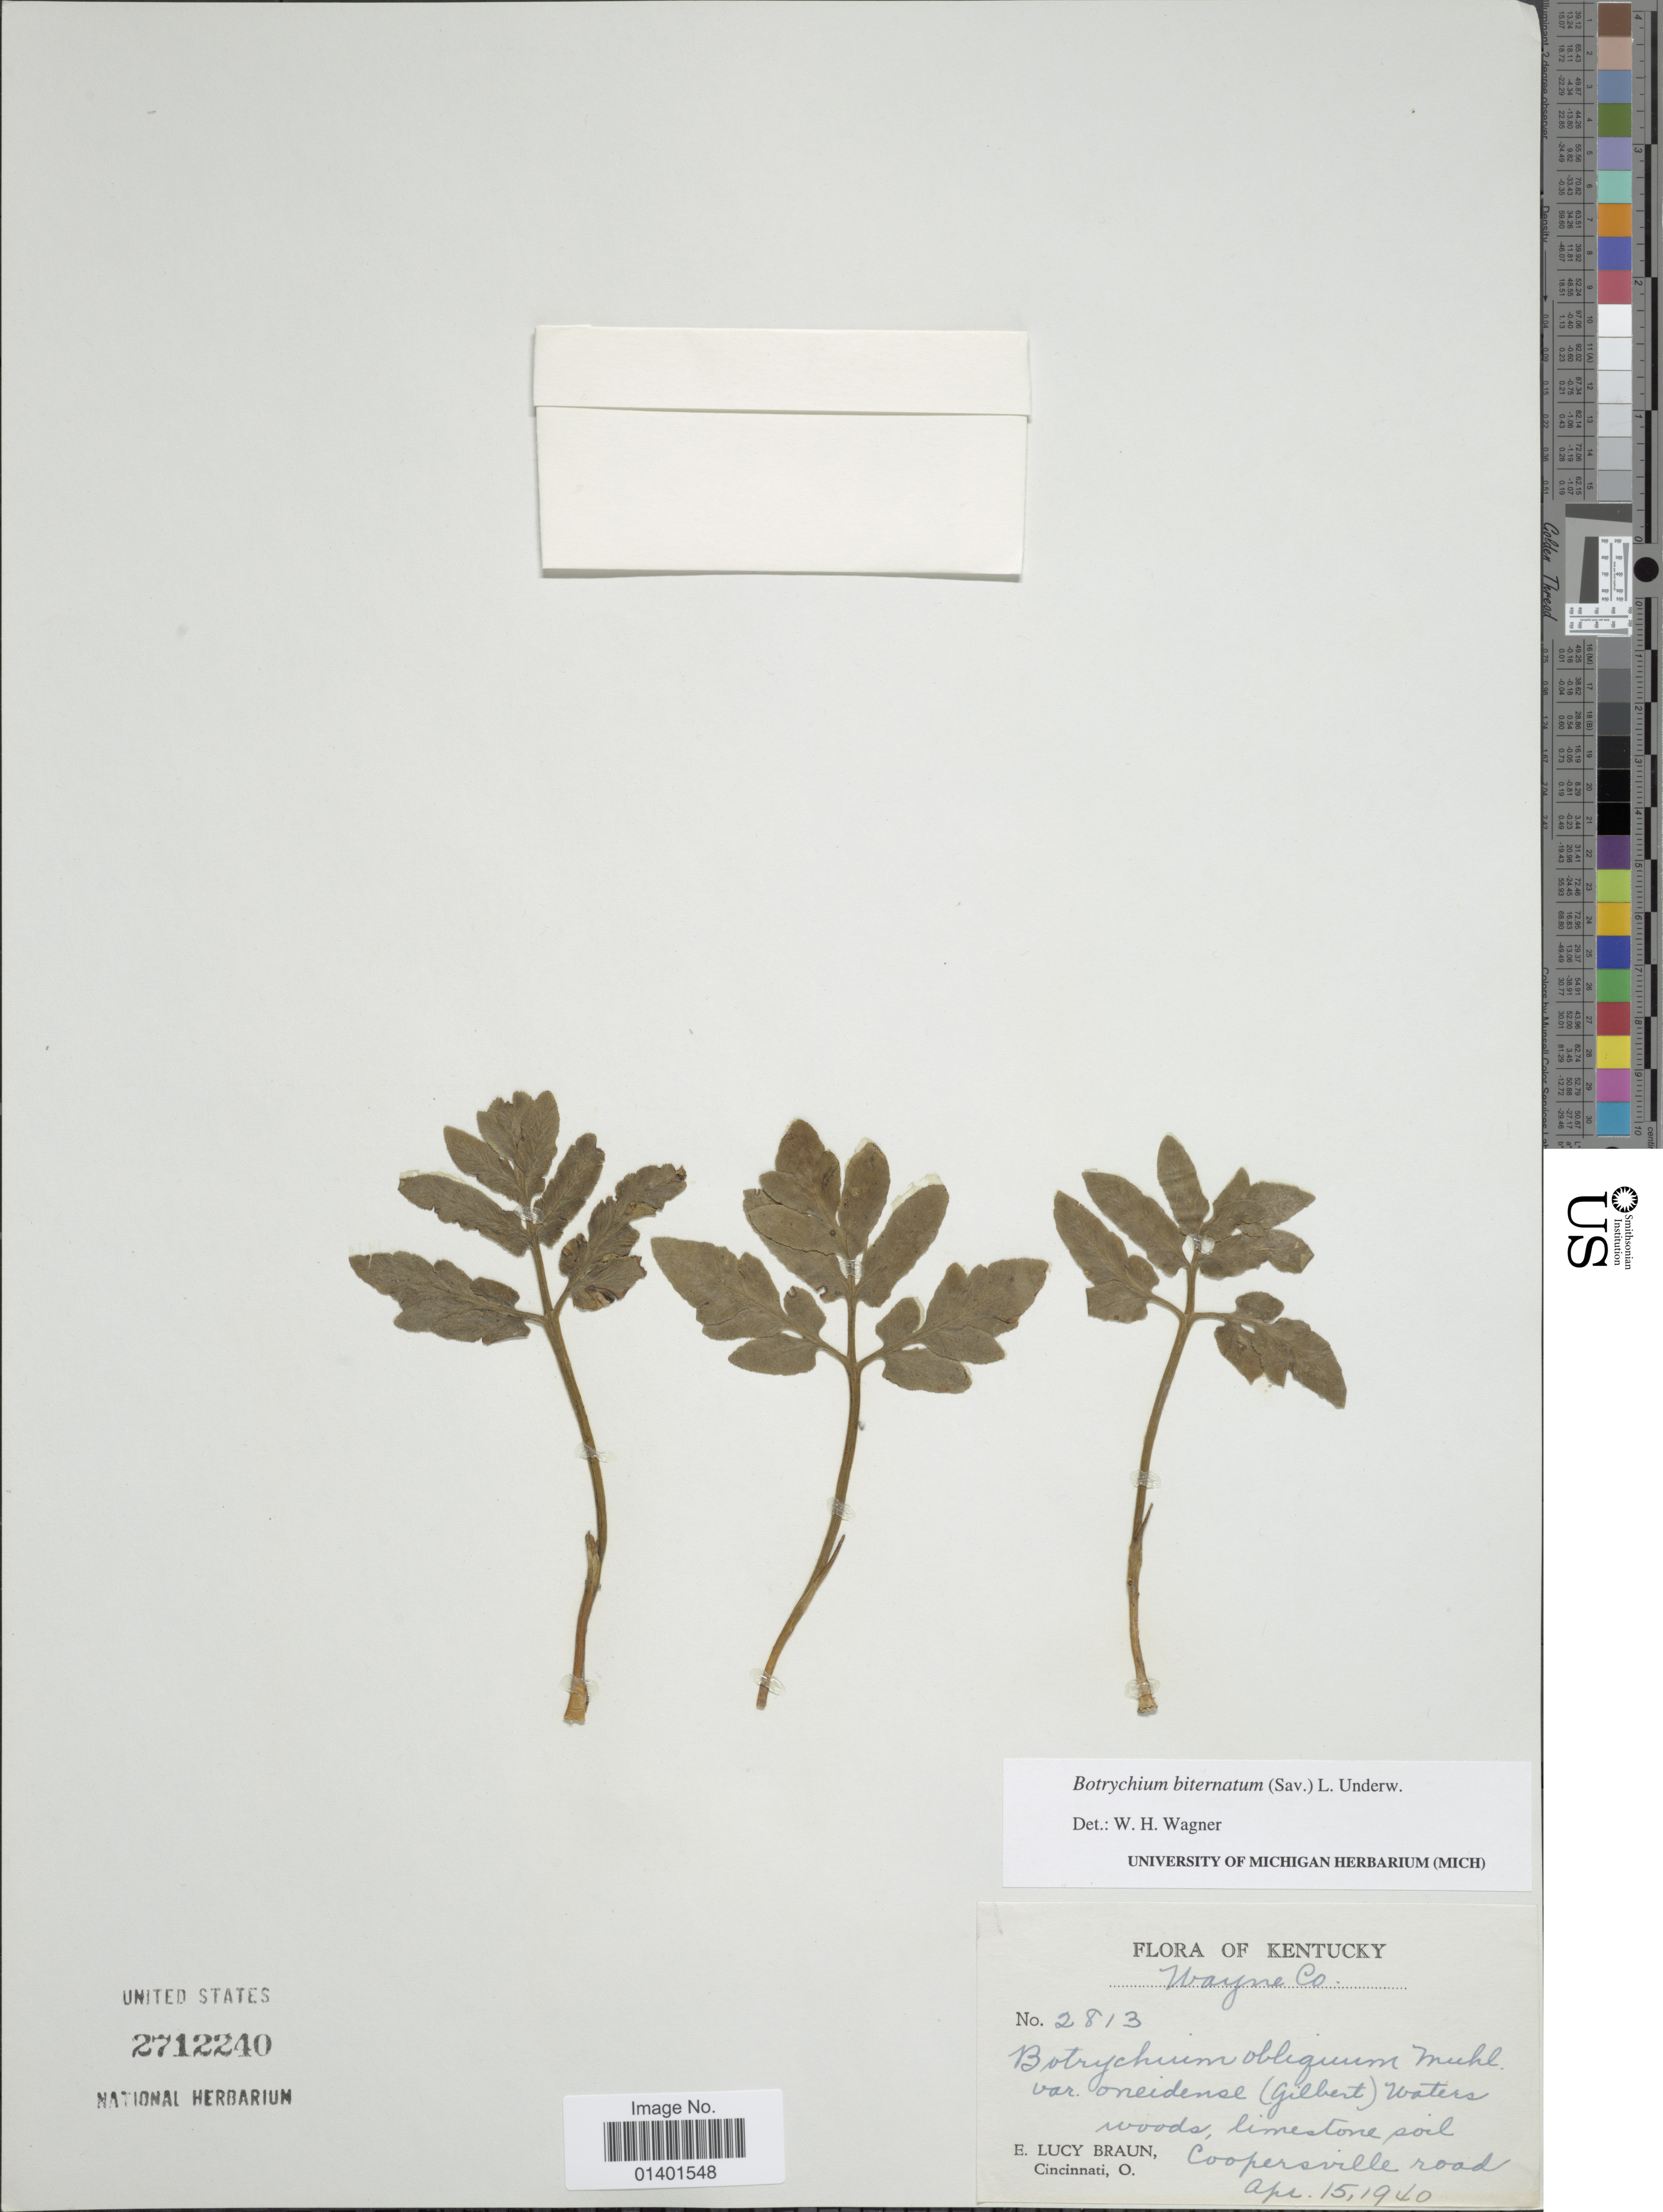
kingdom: Plantae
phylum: Tracheophyta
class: Polypodiopsida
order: Ophioglossales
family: Ophioglossaceae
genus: Botrychium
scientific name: Botrychium biternatum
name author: (Sav.) Underw.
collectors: E. L. Braun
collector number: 2813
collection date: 1940-04-15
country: United States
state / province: Kentucky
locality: Wayne Co., Coopersville road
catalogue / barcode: US 2712240